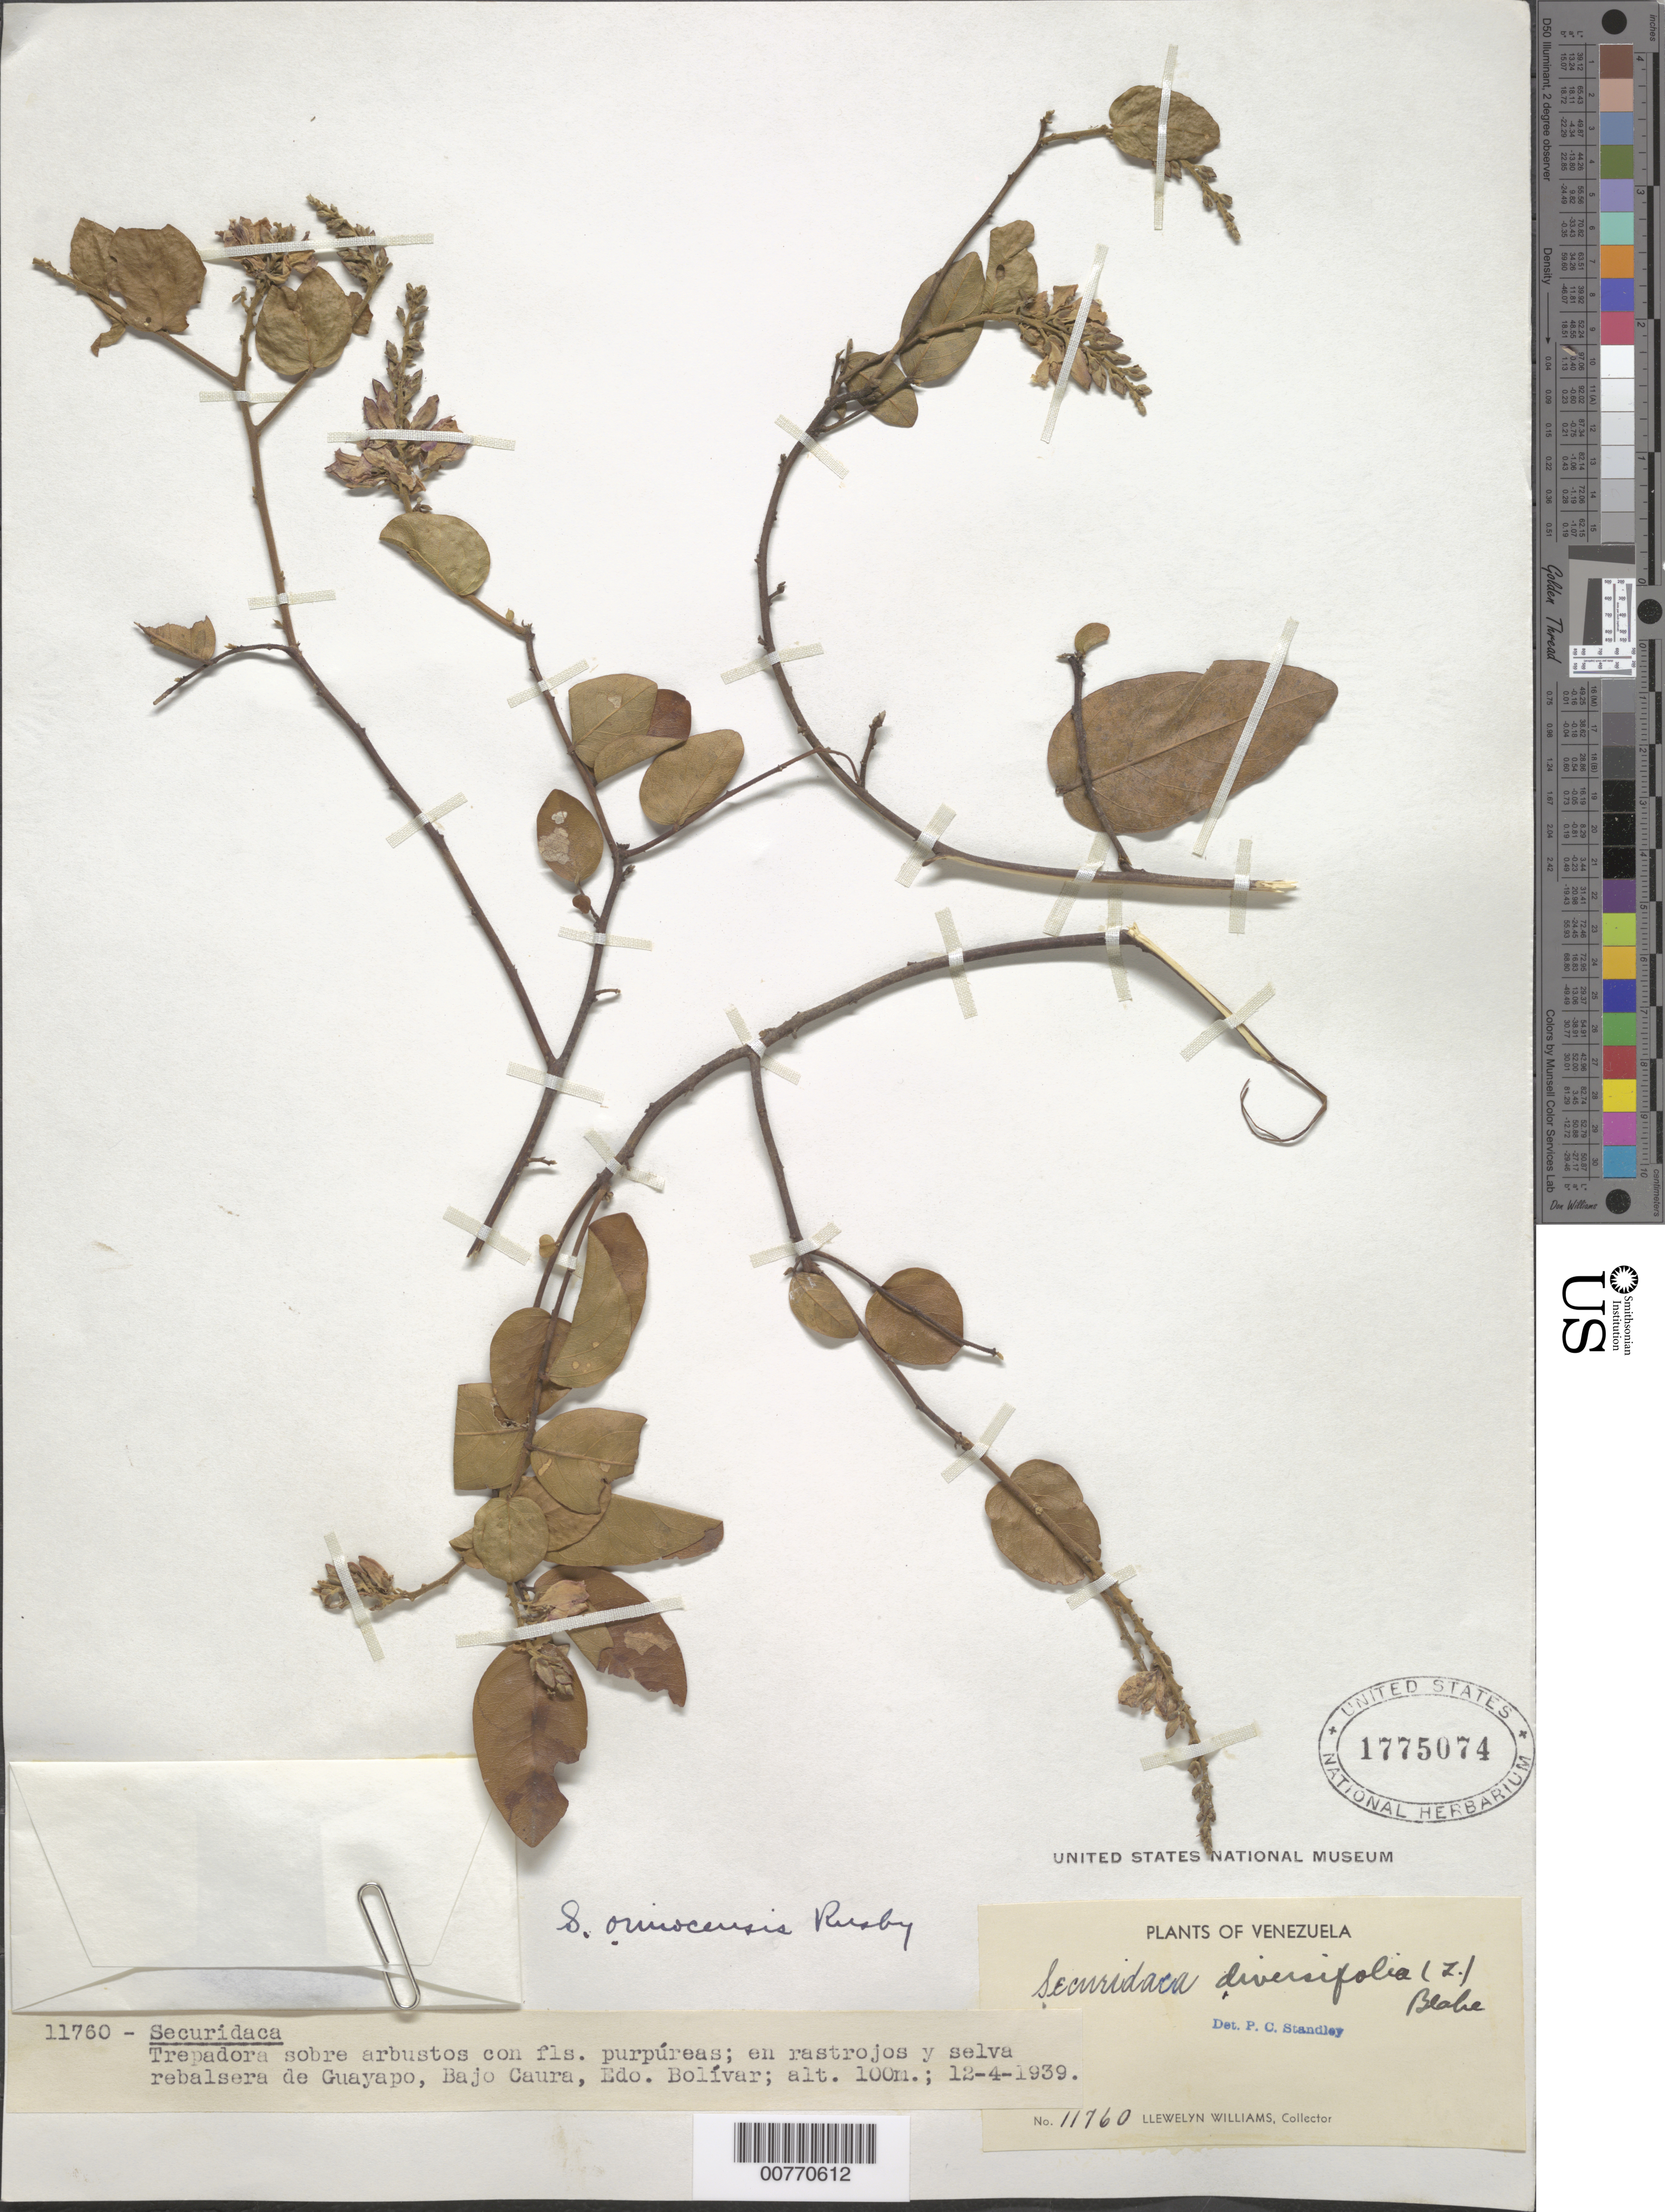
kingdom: Plantae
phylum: Tracheophyta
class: Magnoliopsida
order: Fabales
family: Polygalaceae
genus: Securidaca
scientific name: Securidaca pendula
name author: Bonpl.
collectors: Ll. Williams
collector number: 11760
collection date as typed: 12-Apr-39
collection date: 1939-04-12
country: Venezuela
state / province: Bolívar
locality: Guayapo, Bajo Caura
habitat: In stubble and rebalsera forest, on shrubs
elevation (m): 100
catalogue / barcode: US 1775074